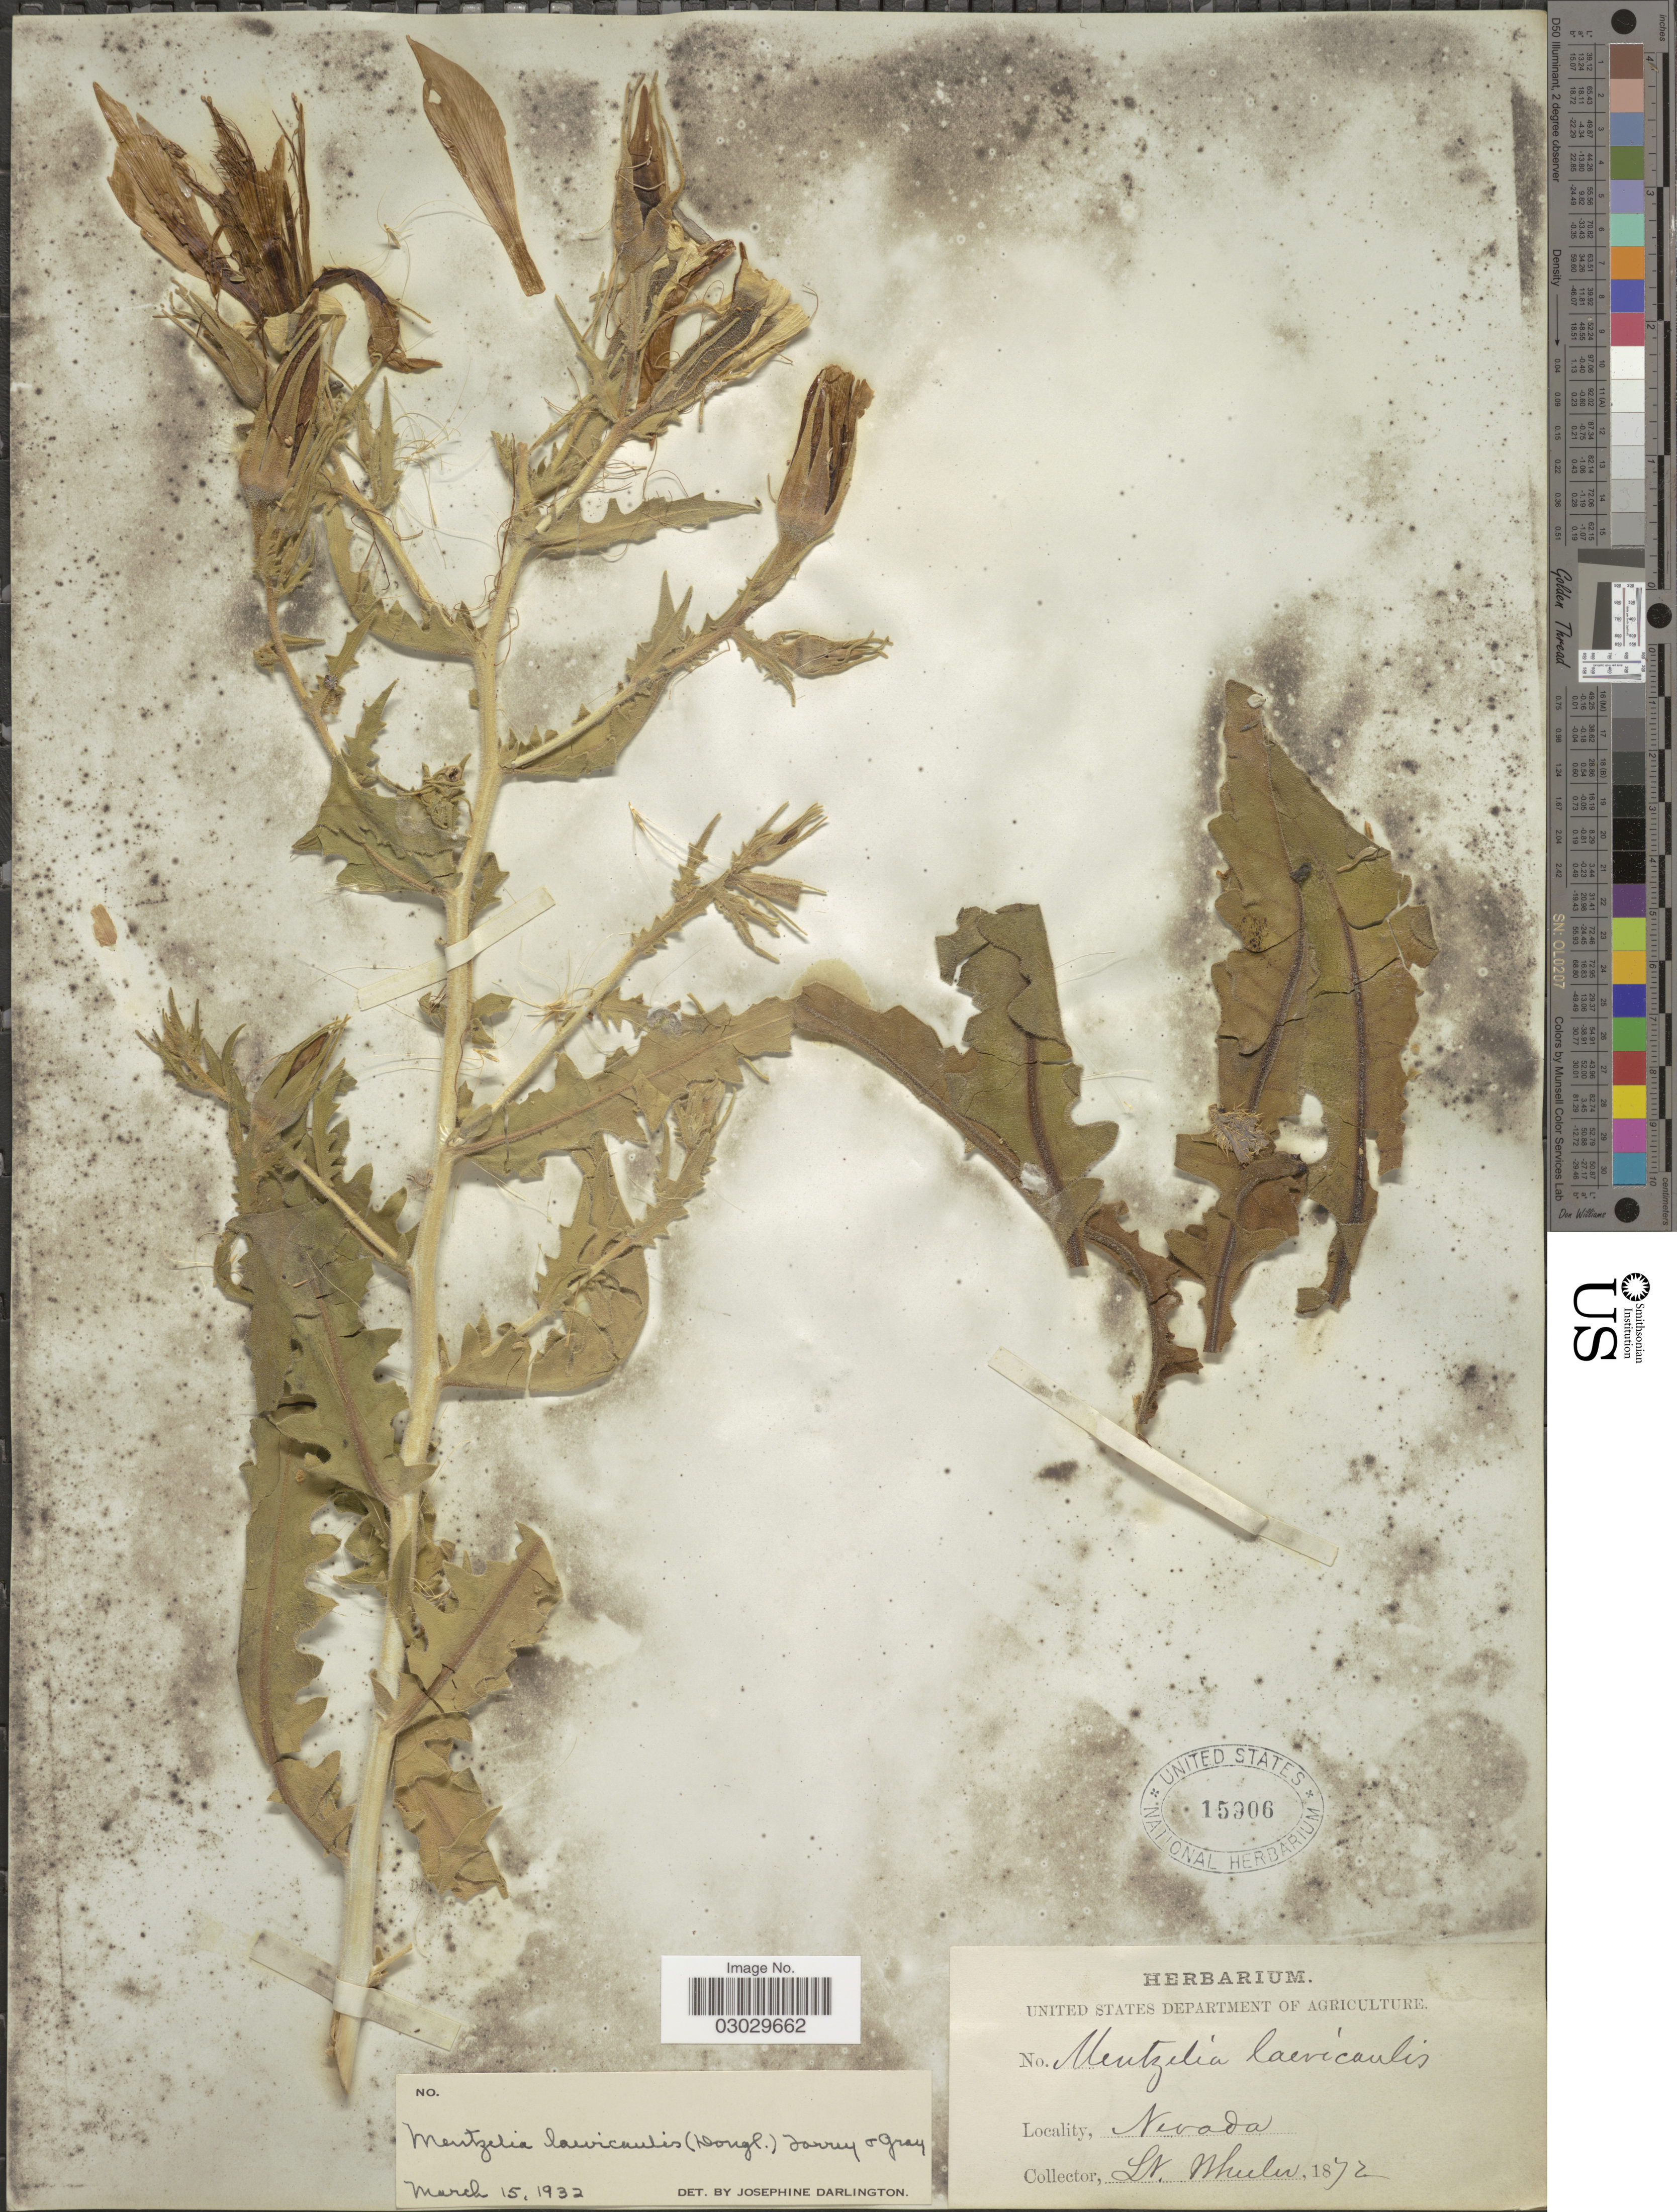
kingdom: Plantae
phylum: Tracheophyta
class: Magnoliopsida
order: Cornales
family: Loasaceae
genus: Mentzelia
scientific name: Mentzelia laevicaulis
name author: (Douglas ex Hook.) Torr. & A. Gray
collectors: -- Wheeler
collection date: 1872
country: United States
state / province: Nevada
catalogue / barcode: US 15906